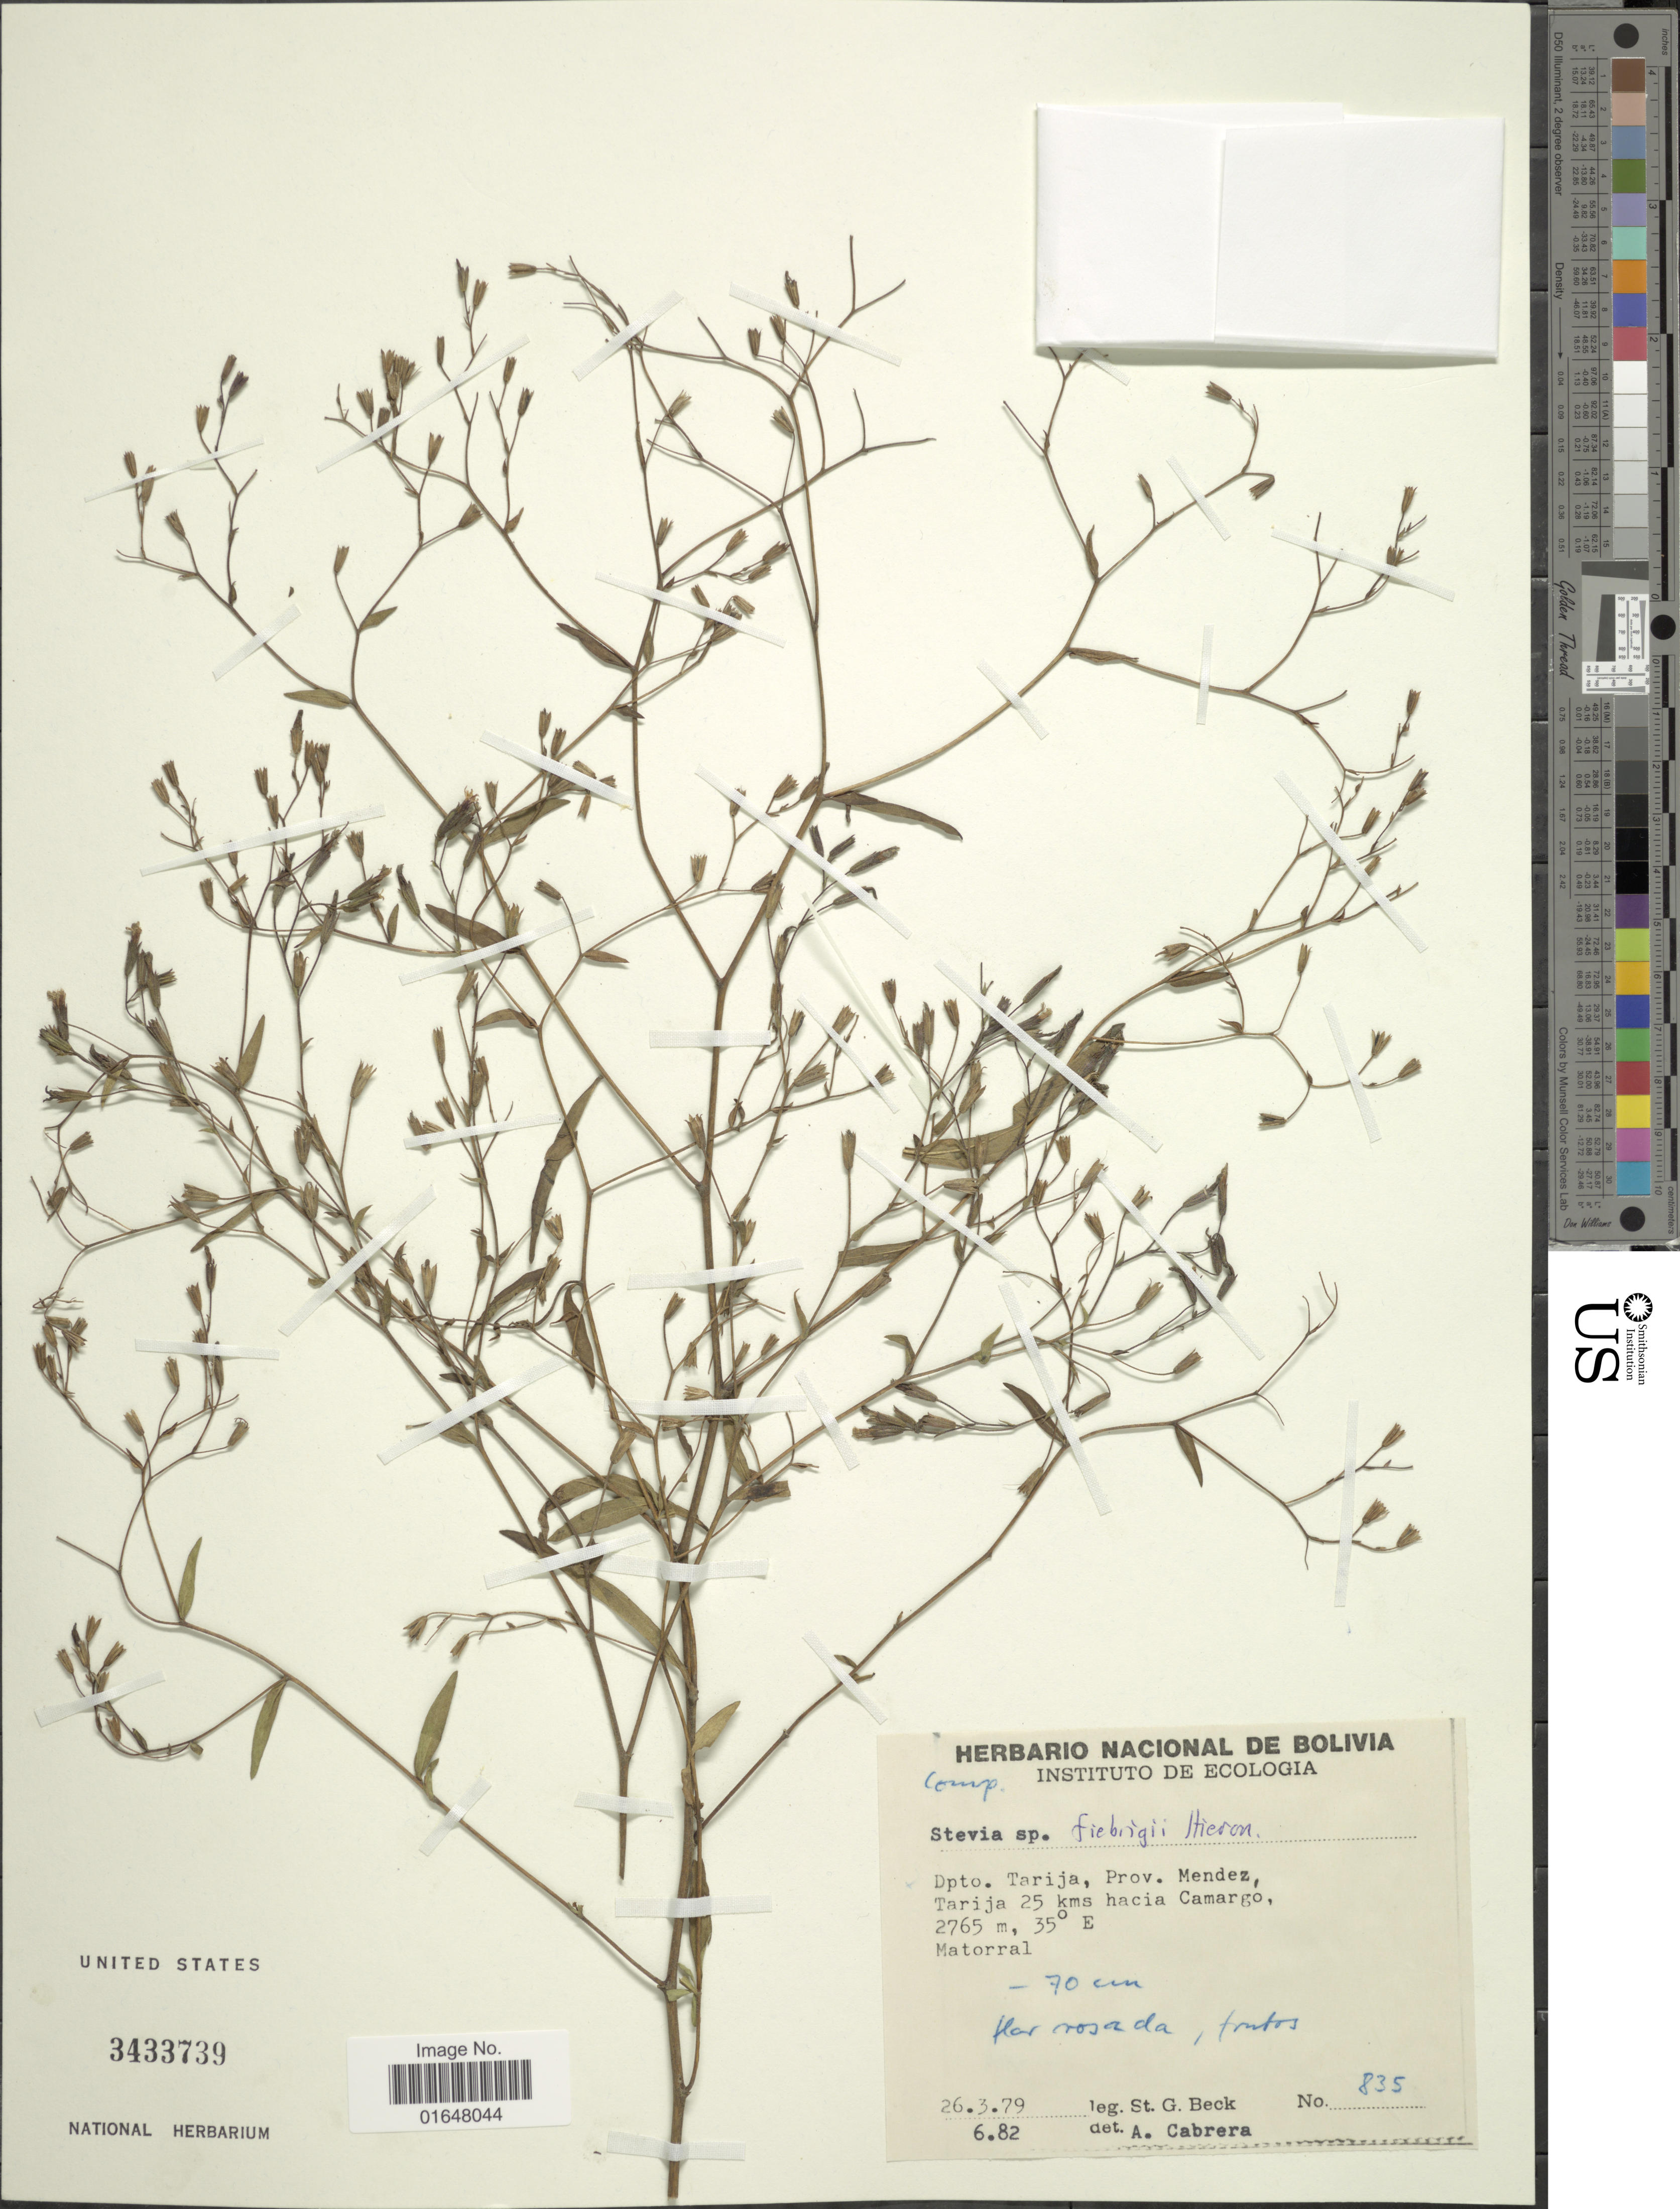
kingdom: Plantae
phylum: Tracheophyta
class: Magnoliopsida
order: Asterales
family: Asteraceae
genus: Stevia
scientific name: Stevia fiebrigii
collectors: S. G. Beck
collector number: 835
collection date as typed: Transcribed d/m/y: 26/3/79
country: Bolivia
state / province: Tarija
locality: Prov. Mendez, Tarija 25 kms hacia Camargo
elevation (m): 3765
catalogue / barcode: US 3433739